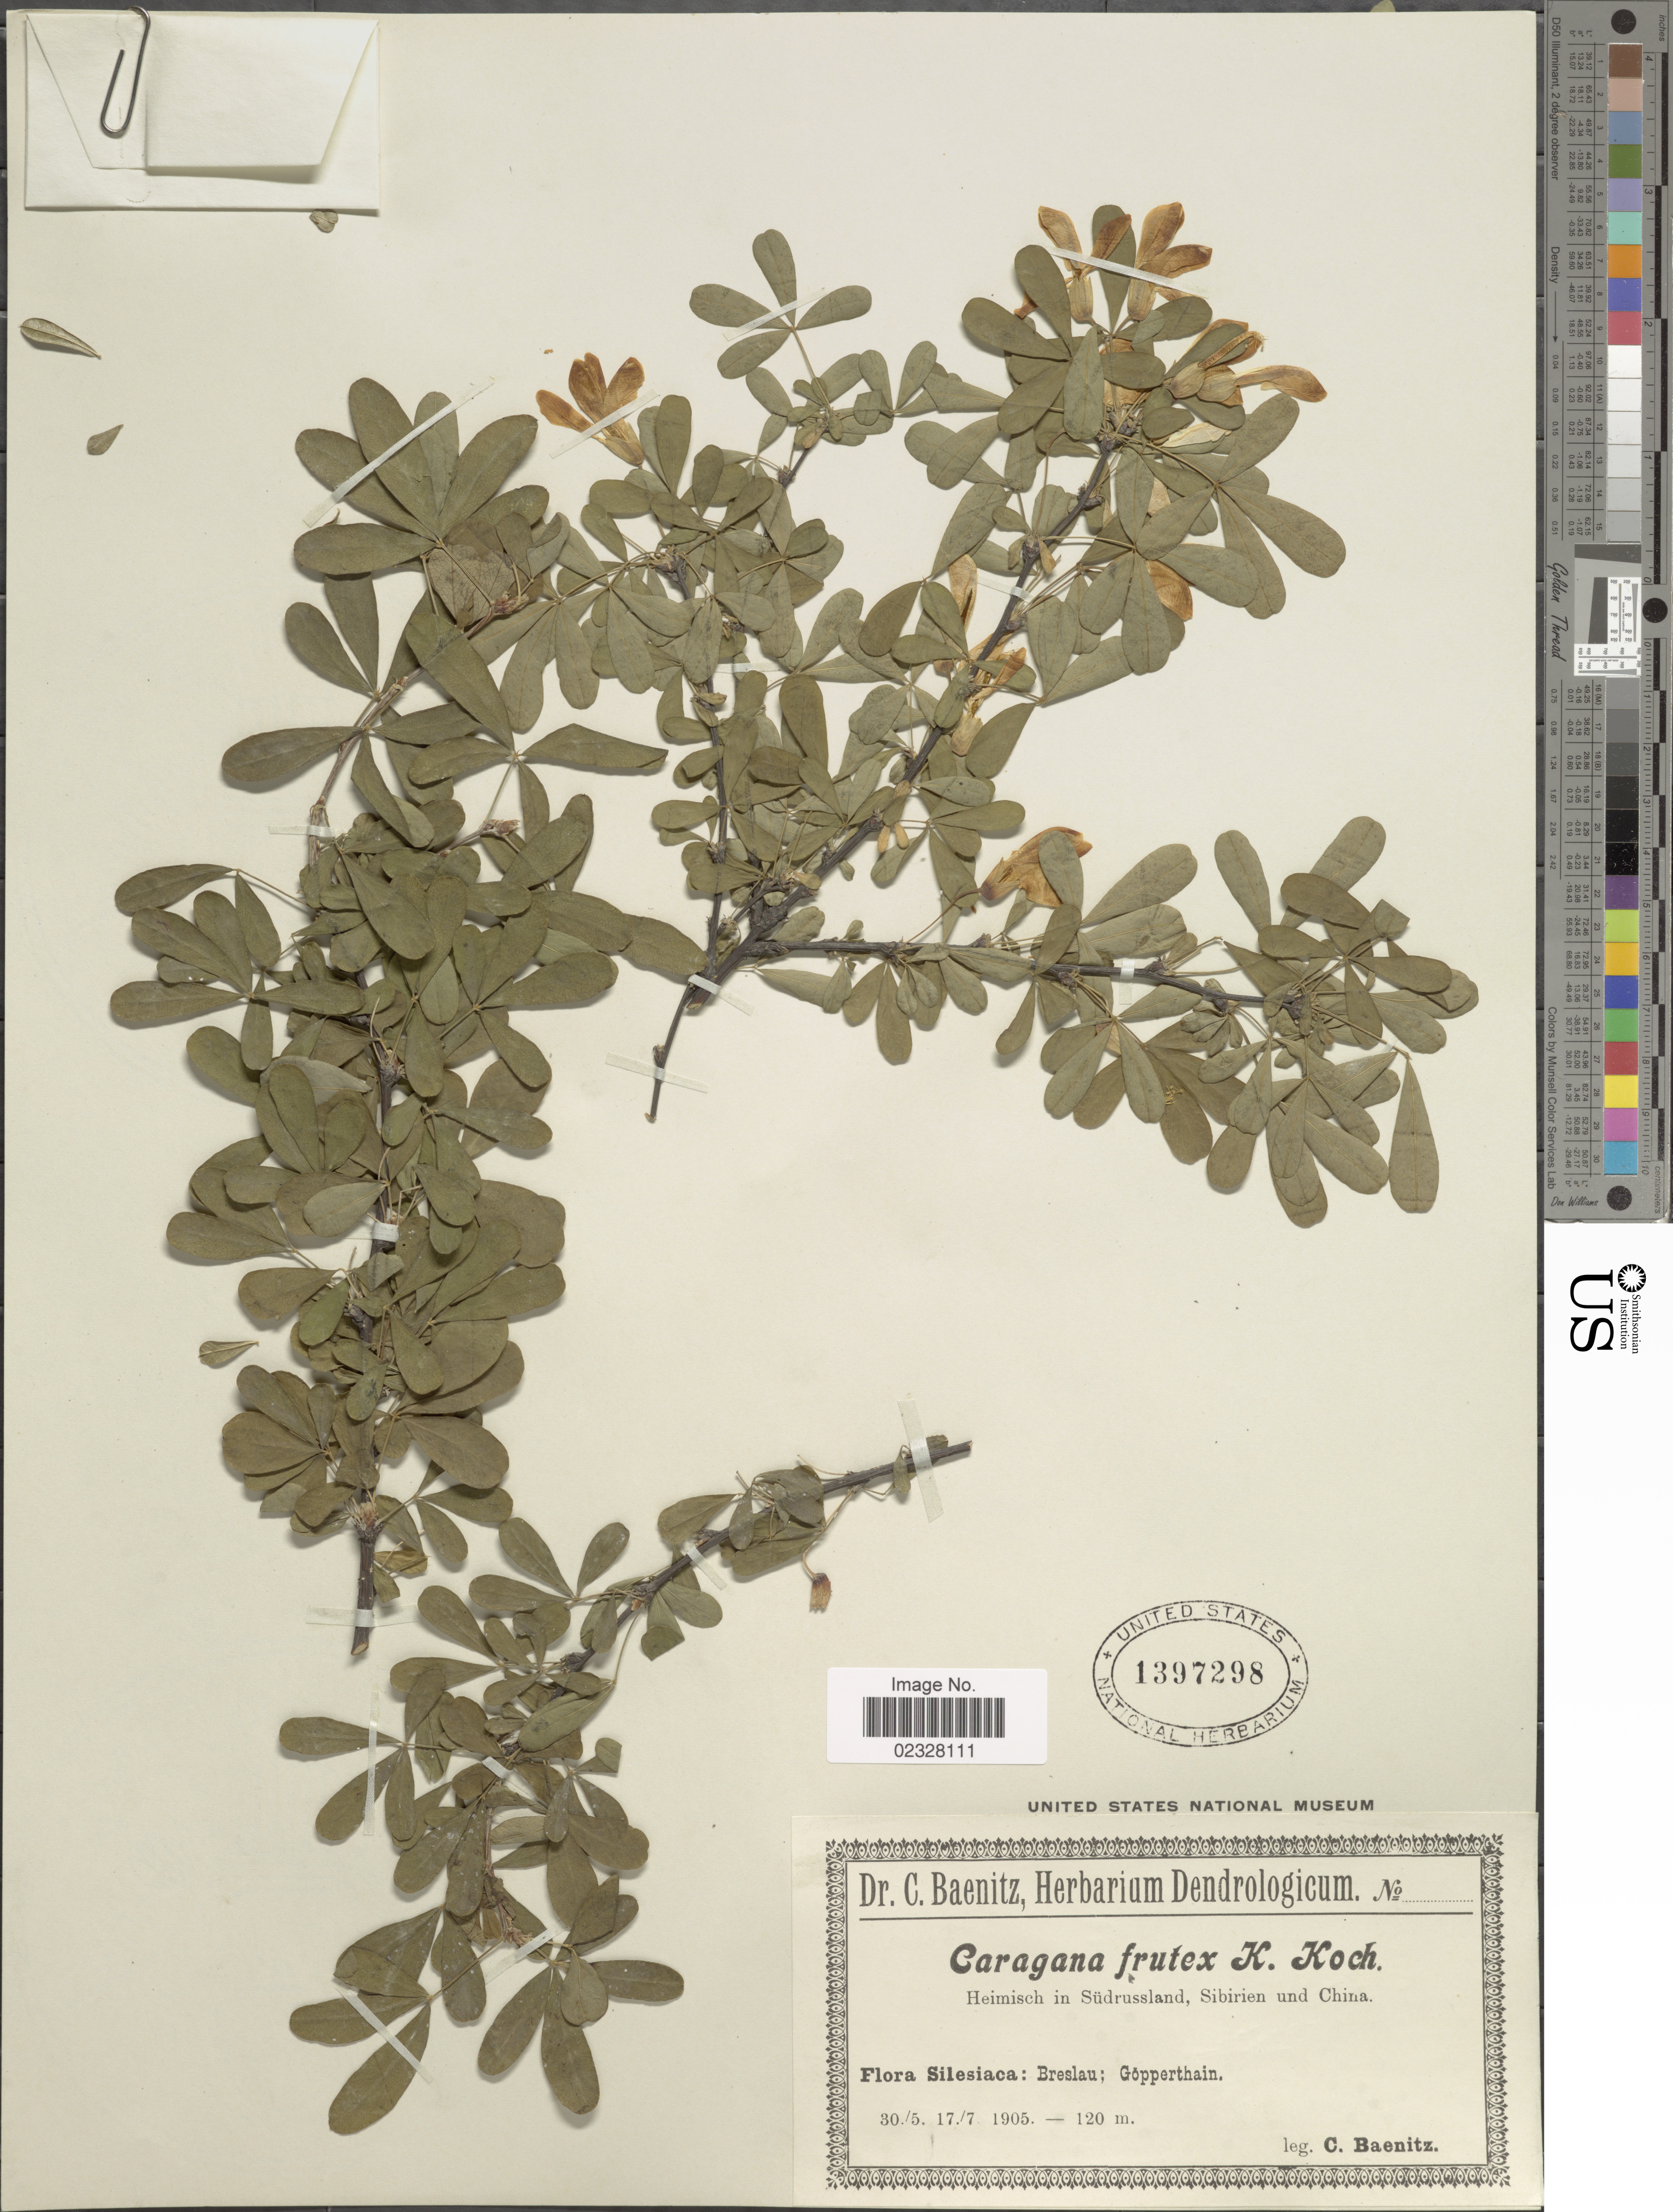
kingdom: Plantae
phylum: Tracheophyta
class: Magnoliopsida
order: Fabales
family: Fabaceae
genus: Caragana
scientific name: Caragana frutex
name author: (L.) K. Koch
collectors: C. G. Baenitz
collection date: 1905-05-30/1905-07-17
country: Poland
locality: Silesiaca: Breslau; Gopperthain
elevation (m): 120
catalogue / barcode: US 1397298